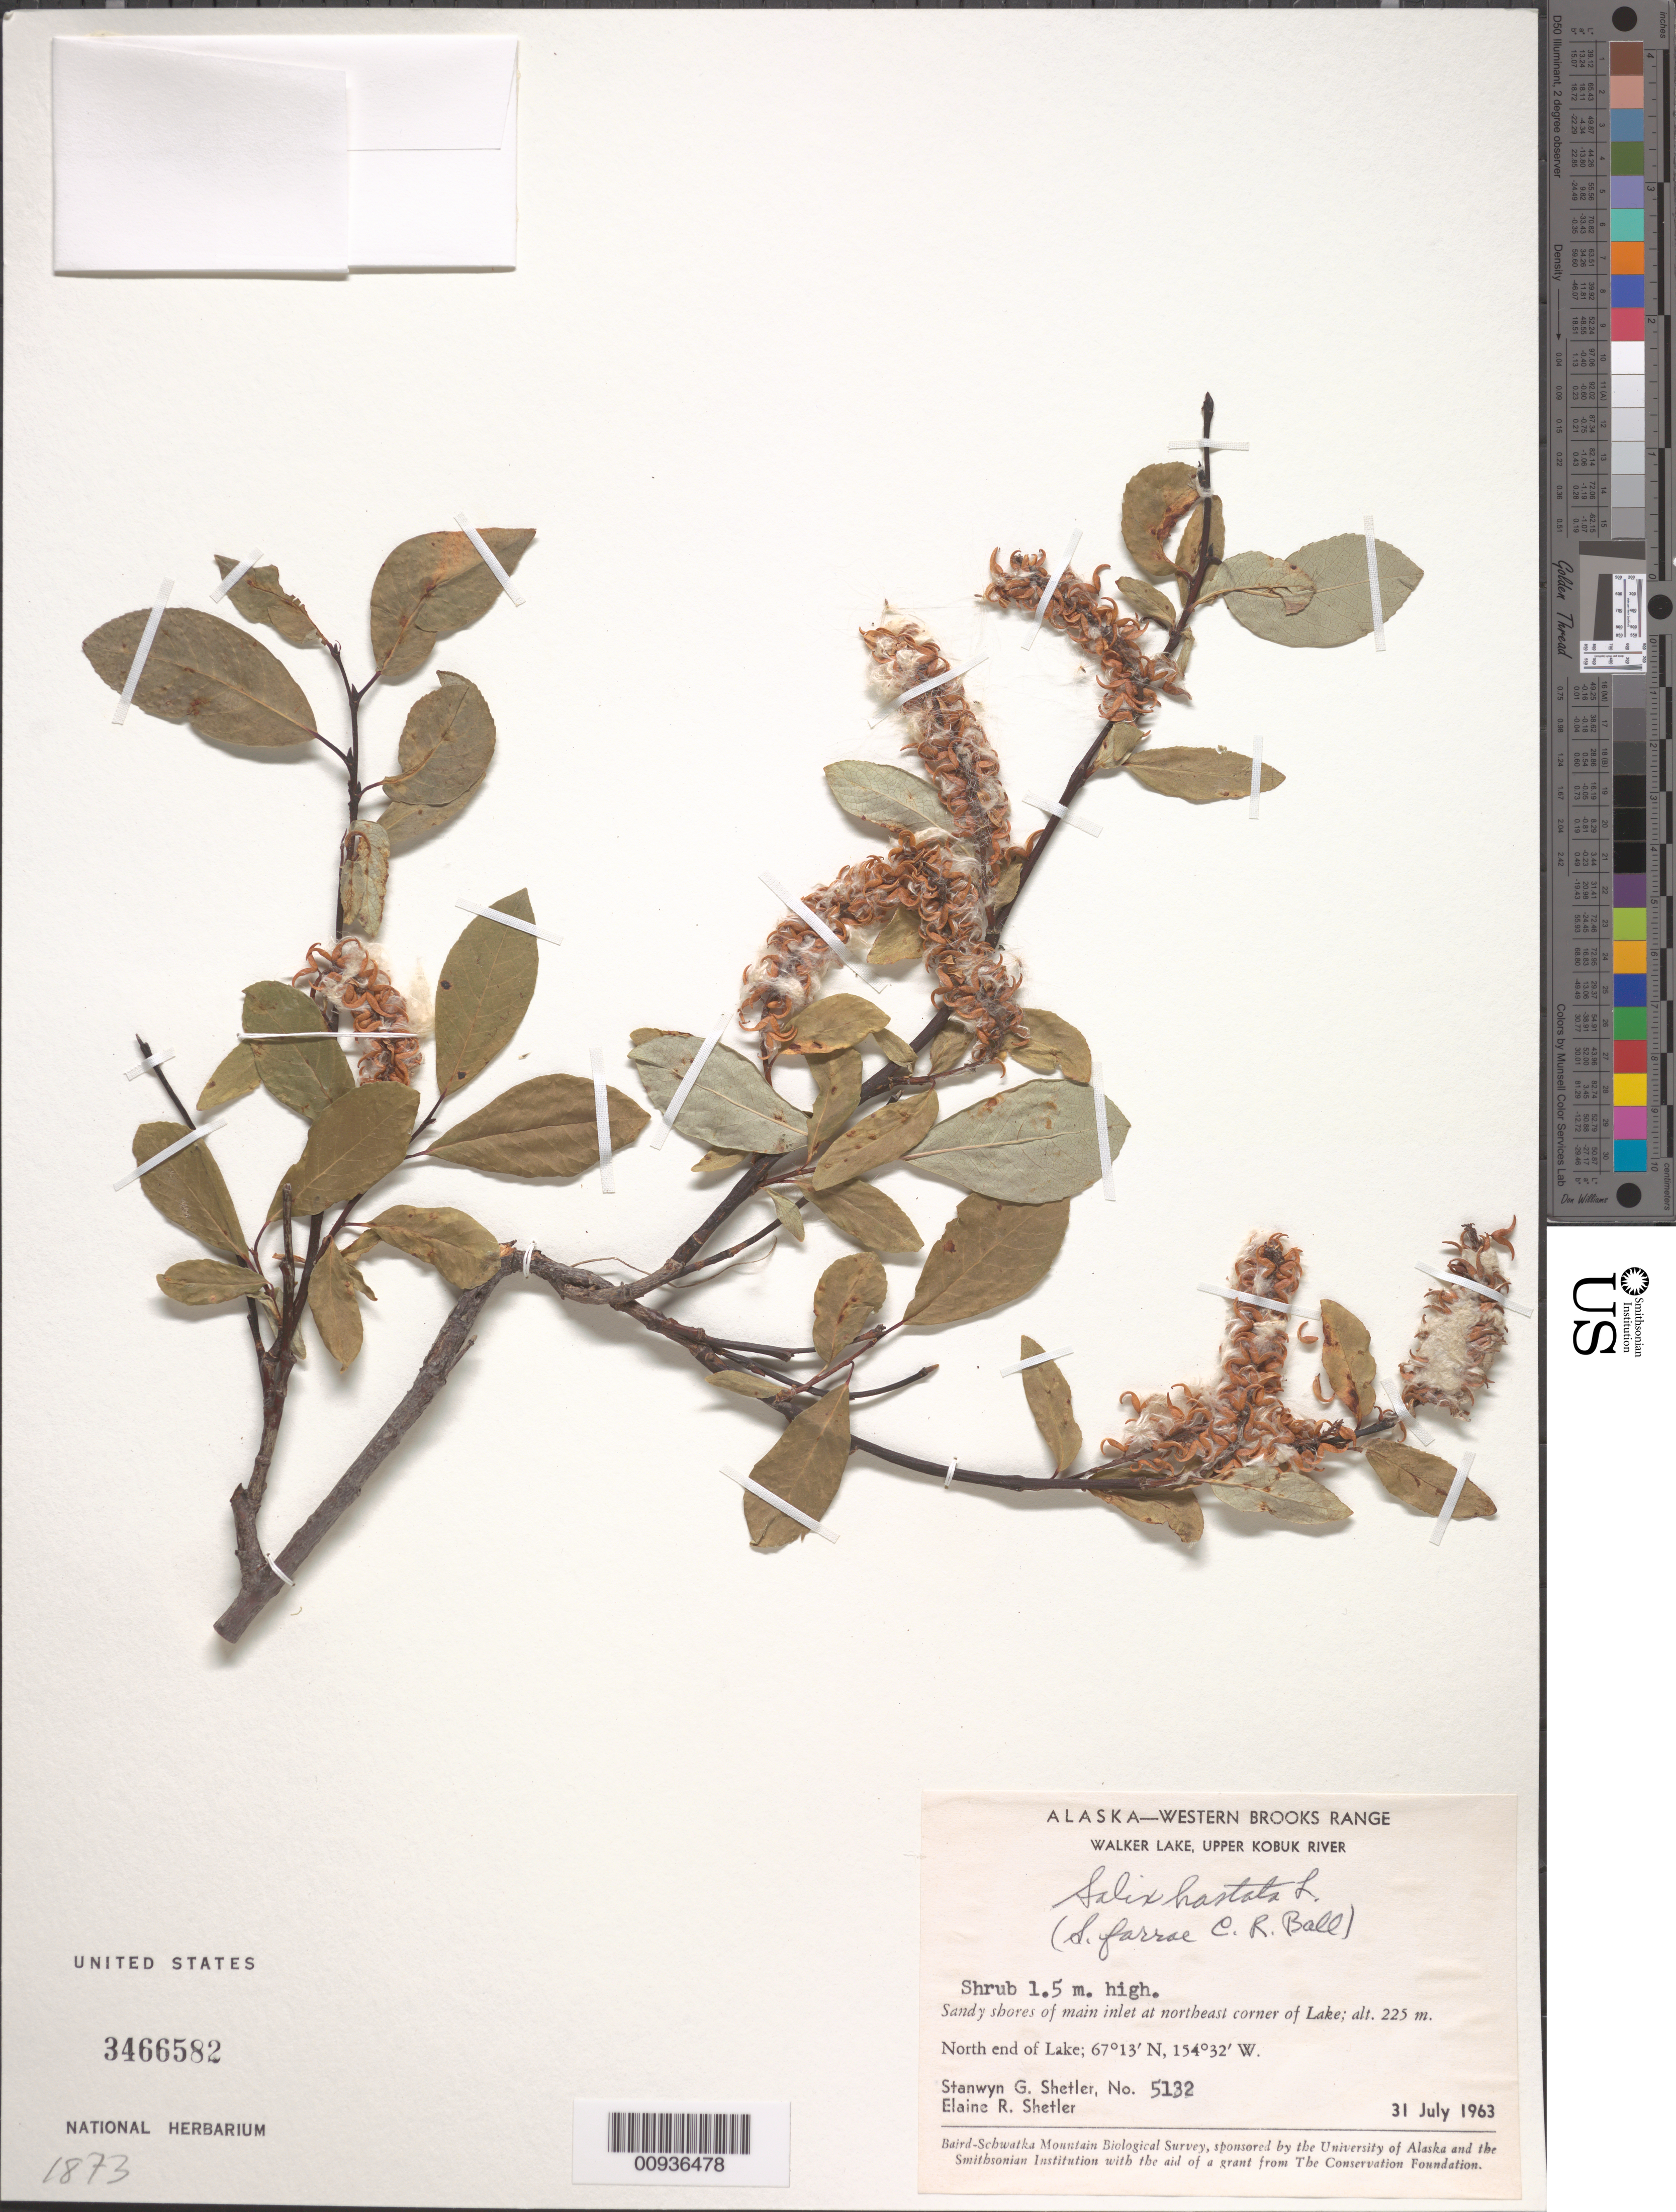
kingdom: Plantae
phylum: Tracheophyta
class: Magnoliopsida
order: Malpighiales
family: Salicaceae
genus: Salix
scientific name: Salix hastata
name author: L.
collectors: S. Shetler & E. R. Shetler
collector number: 5132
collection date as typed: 31 Jul 1963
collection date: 1963-07-31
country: United States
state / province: Alaska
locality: North end of Walker Lake. Western Brooks Range, Upper Kobuk River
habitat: Sandy shores of main inlet at northeast corner of Lake.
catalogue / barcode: US 3466582